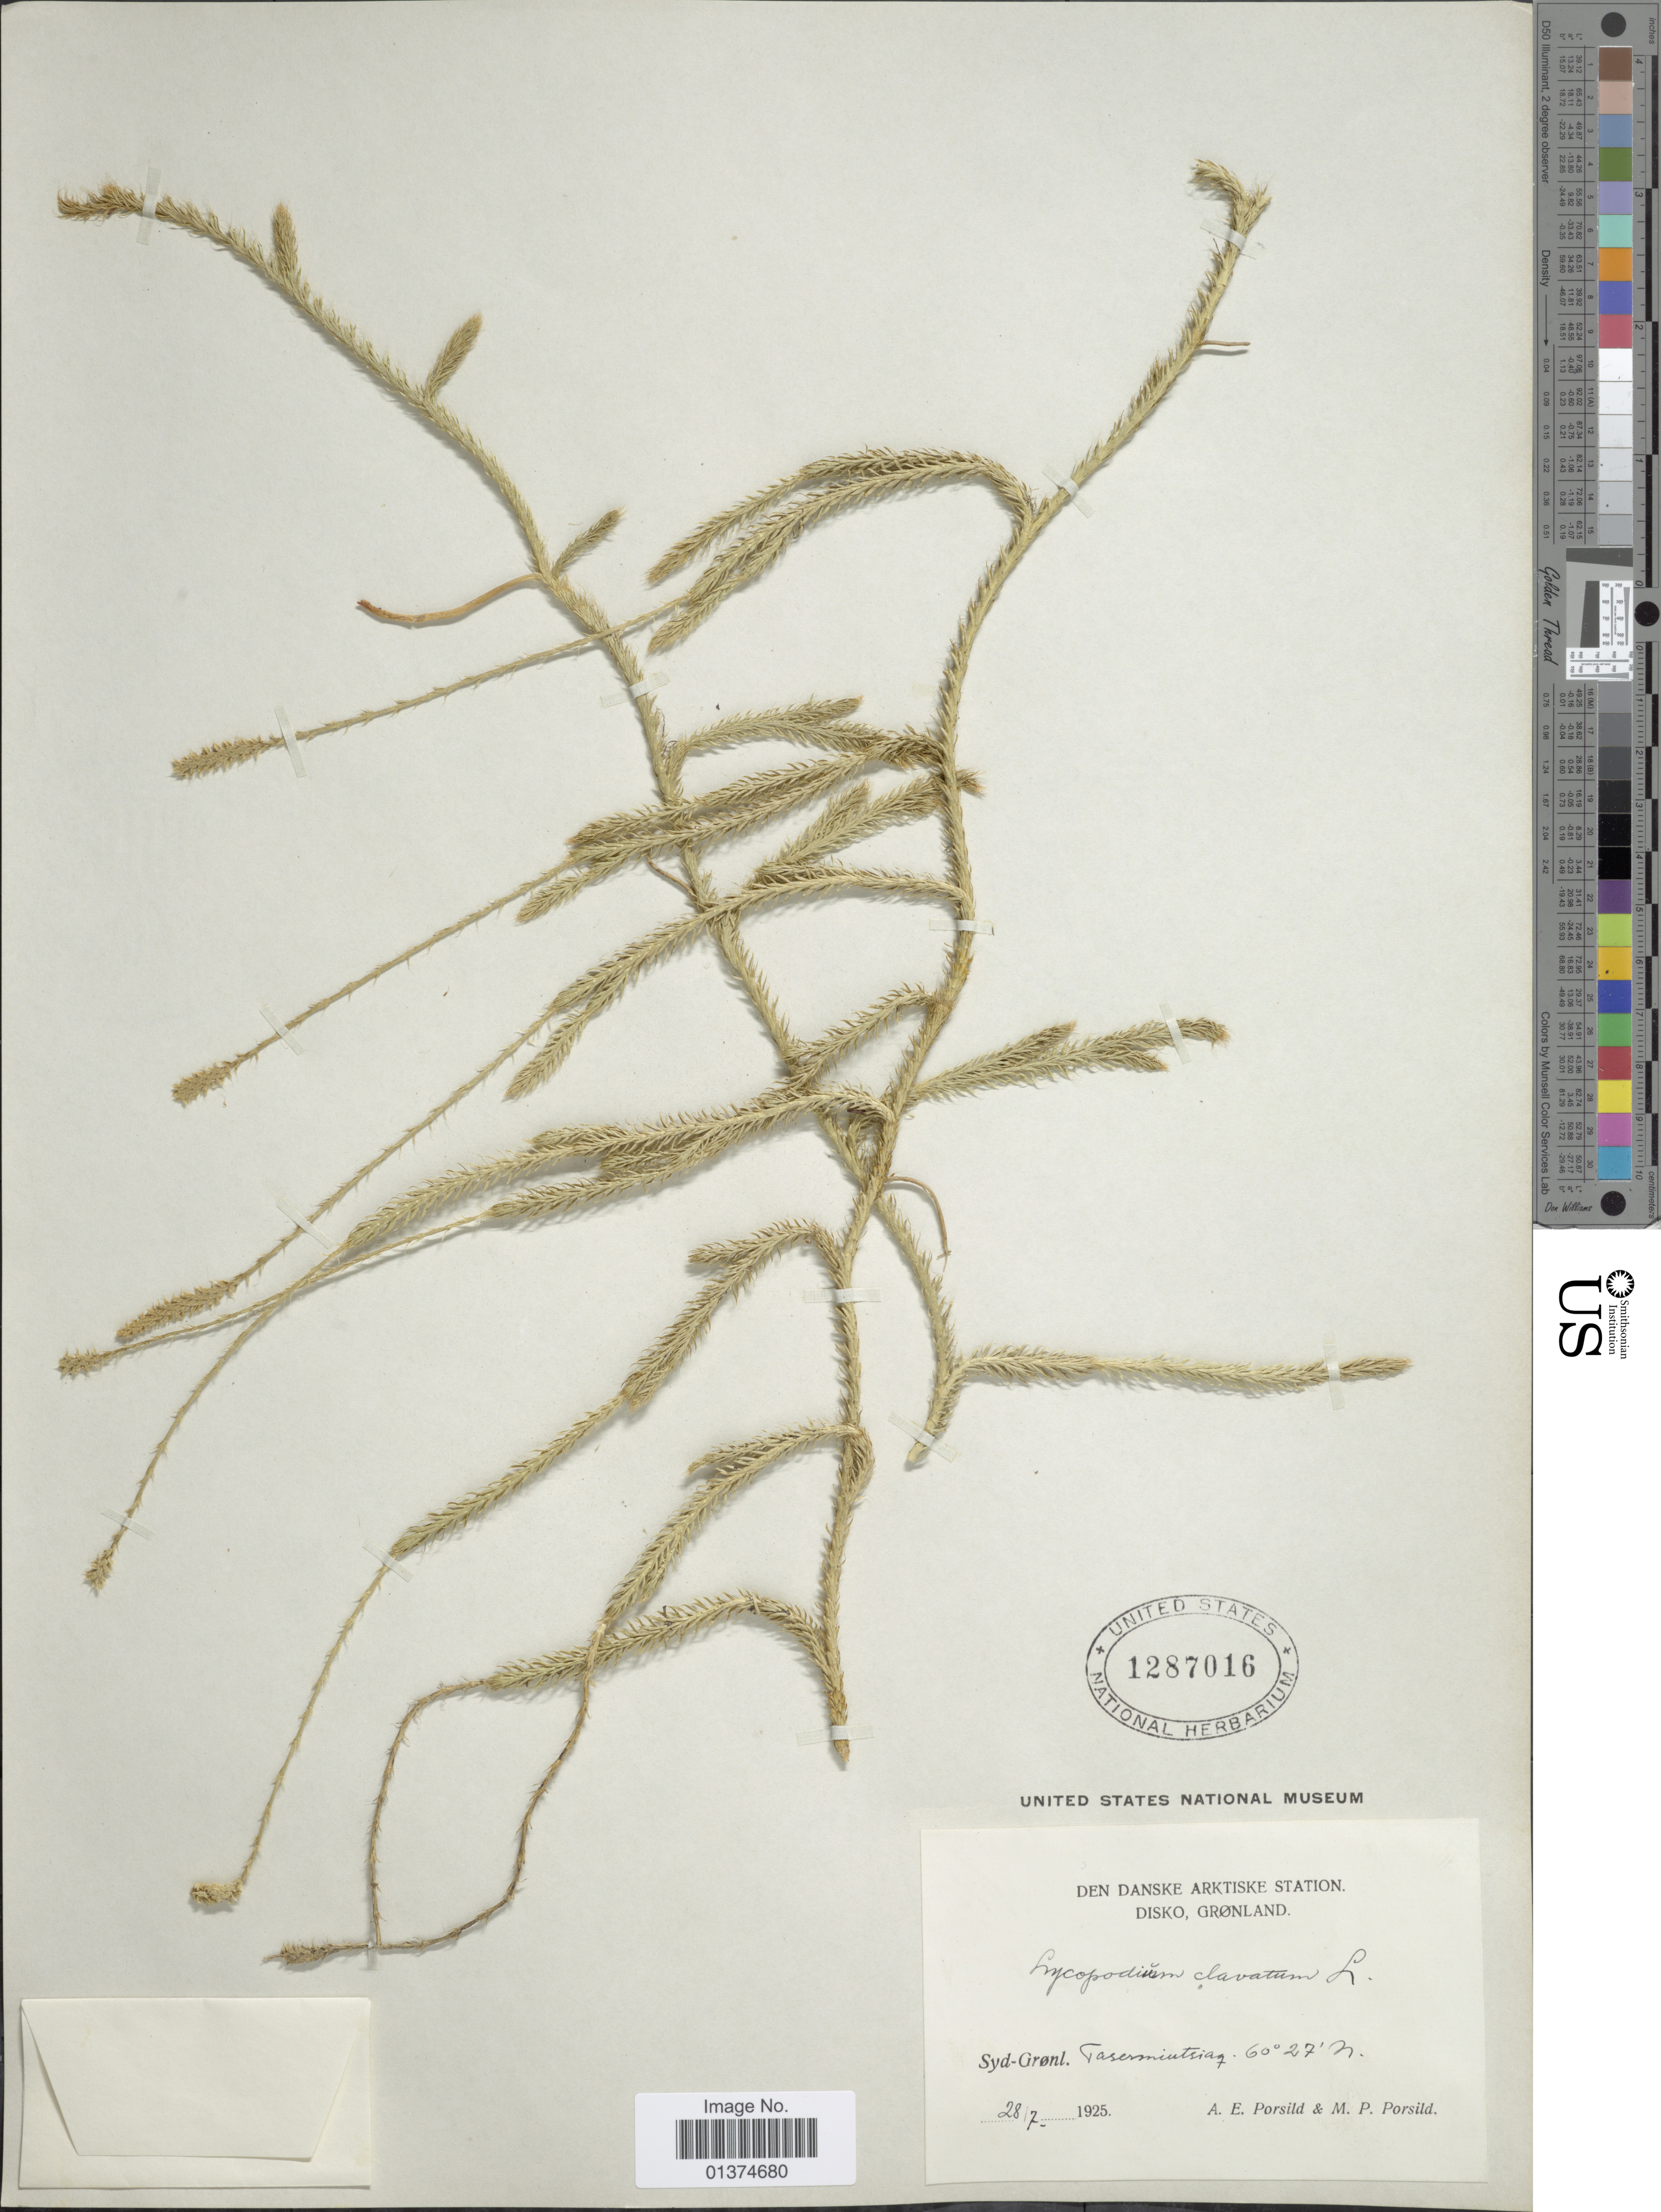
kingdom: Plantae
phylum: Tracheophyta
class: Lycopodiopsida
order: Lycopodiales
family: Lycopodiaceae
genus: Lycopodium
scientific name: Lycopodium clavatum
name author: L.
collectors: A. E. Porsild & P. Porsild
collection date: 1925-07-28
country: Greenland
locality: Den Danske Artiske Station, Disko, Syd-Grønl. Tasermiutsiaq.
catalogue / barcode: US 1287016